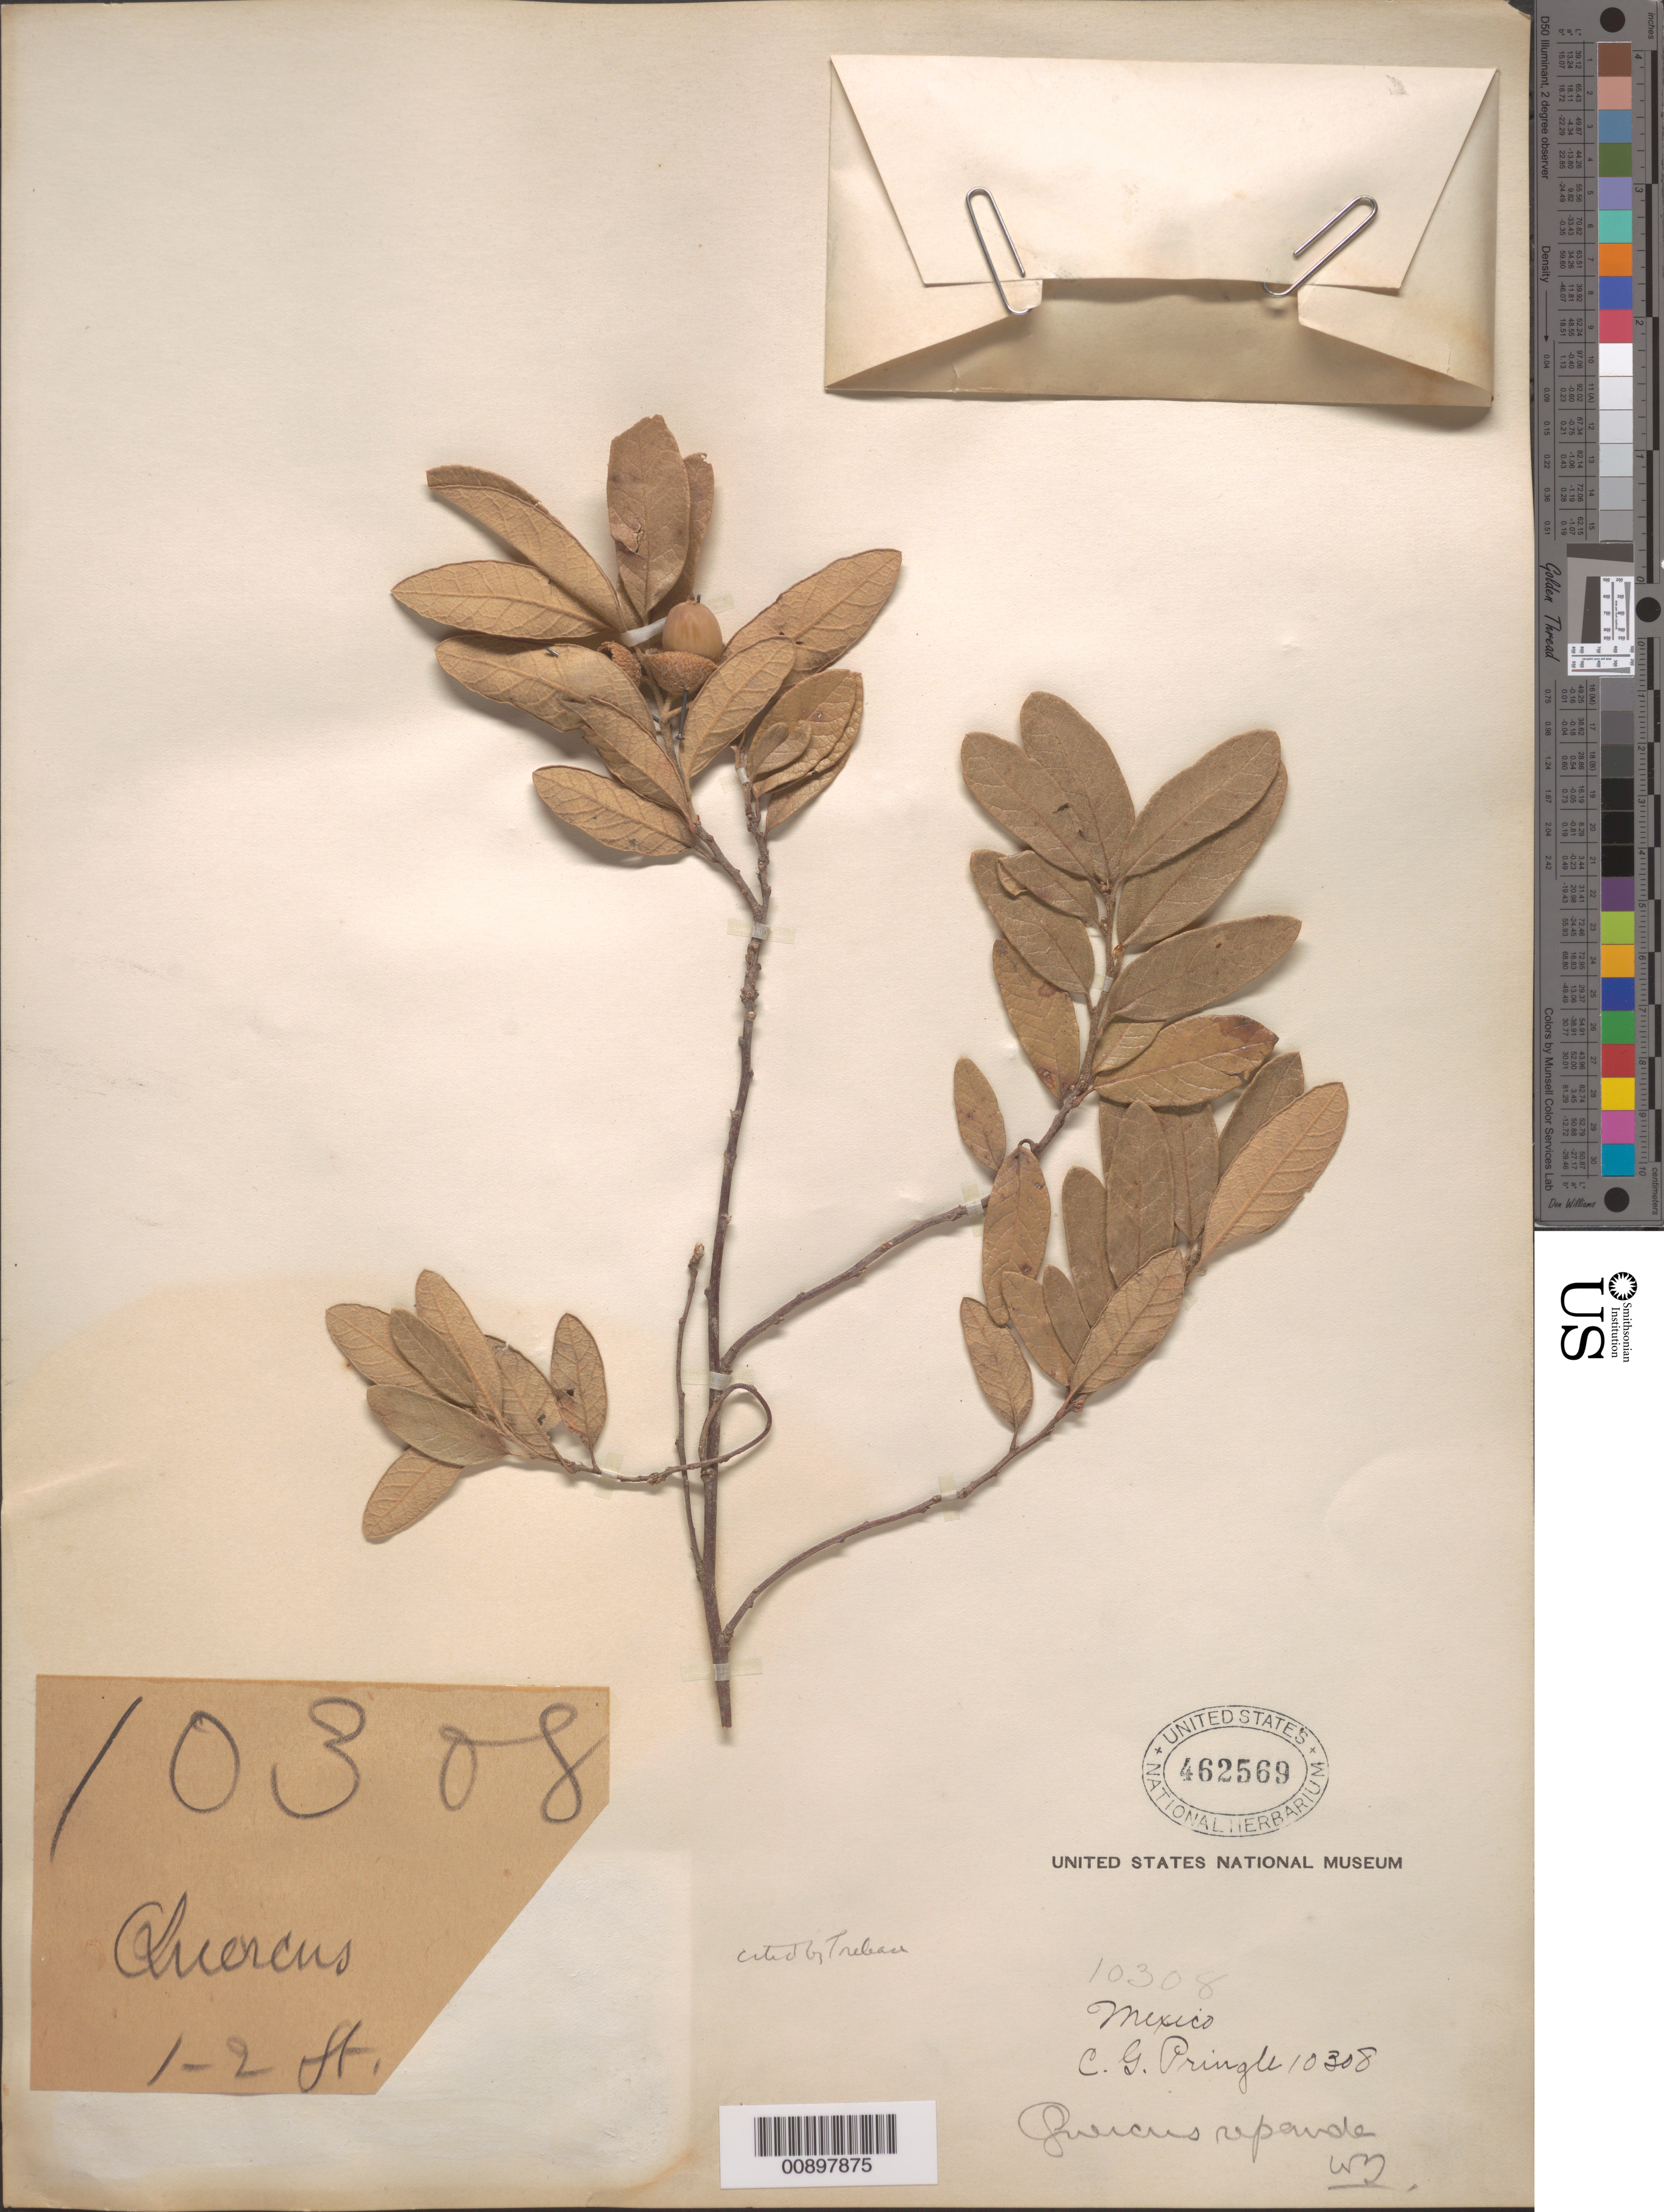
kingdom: Plantae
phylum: Tracheophyta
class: Magnoliopsida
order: Fagales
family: Fagaceae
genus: Quercus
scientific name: Quercus repanda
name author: Humb. & Bonpl.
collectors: C. G. Pringle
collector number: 10308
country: Mexico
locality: Mexico.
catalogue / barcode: US 462569